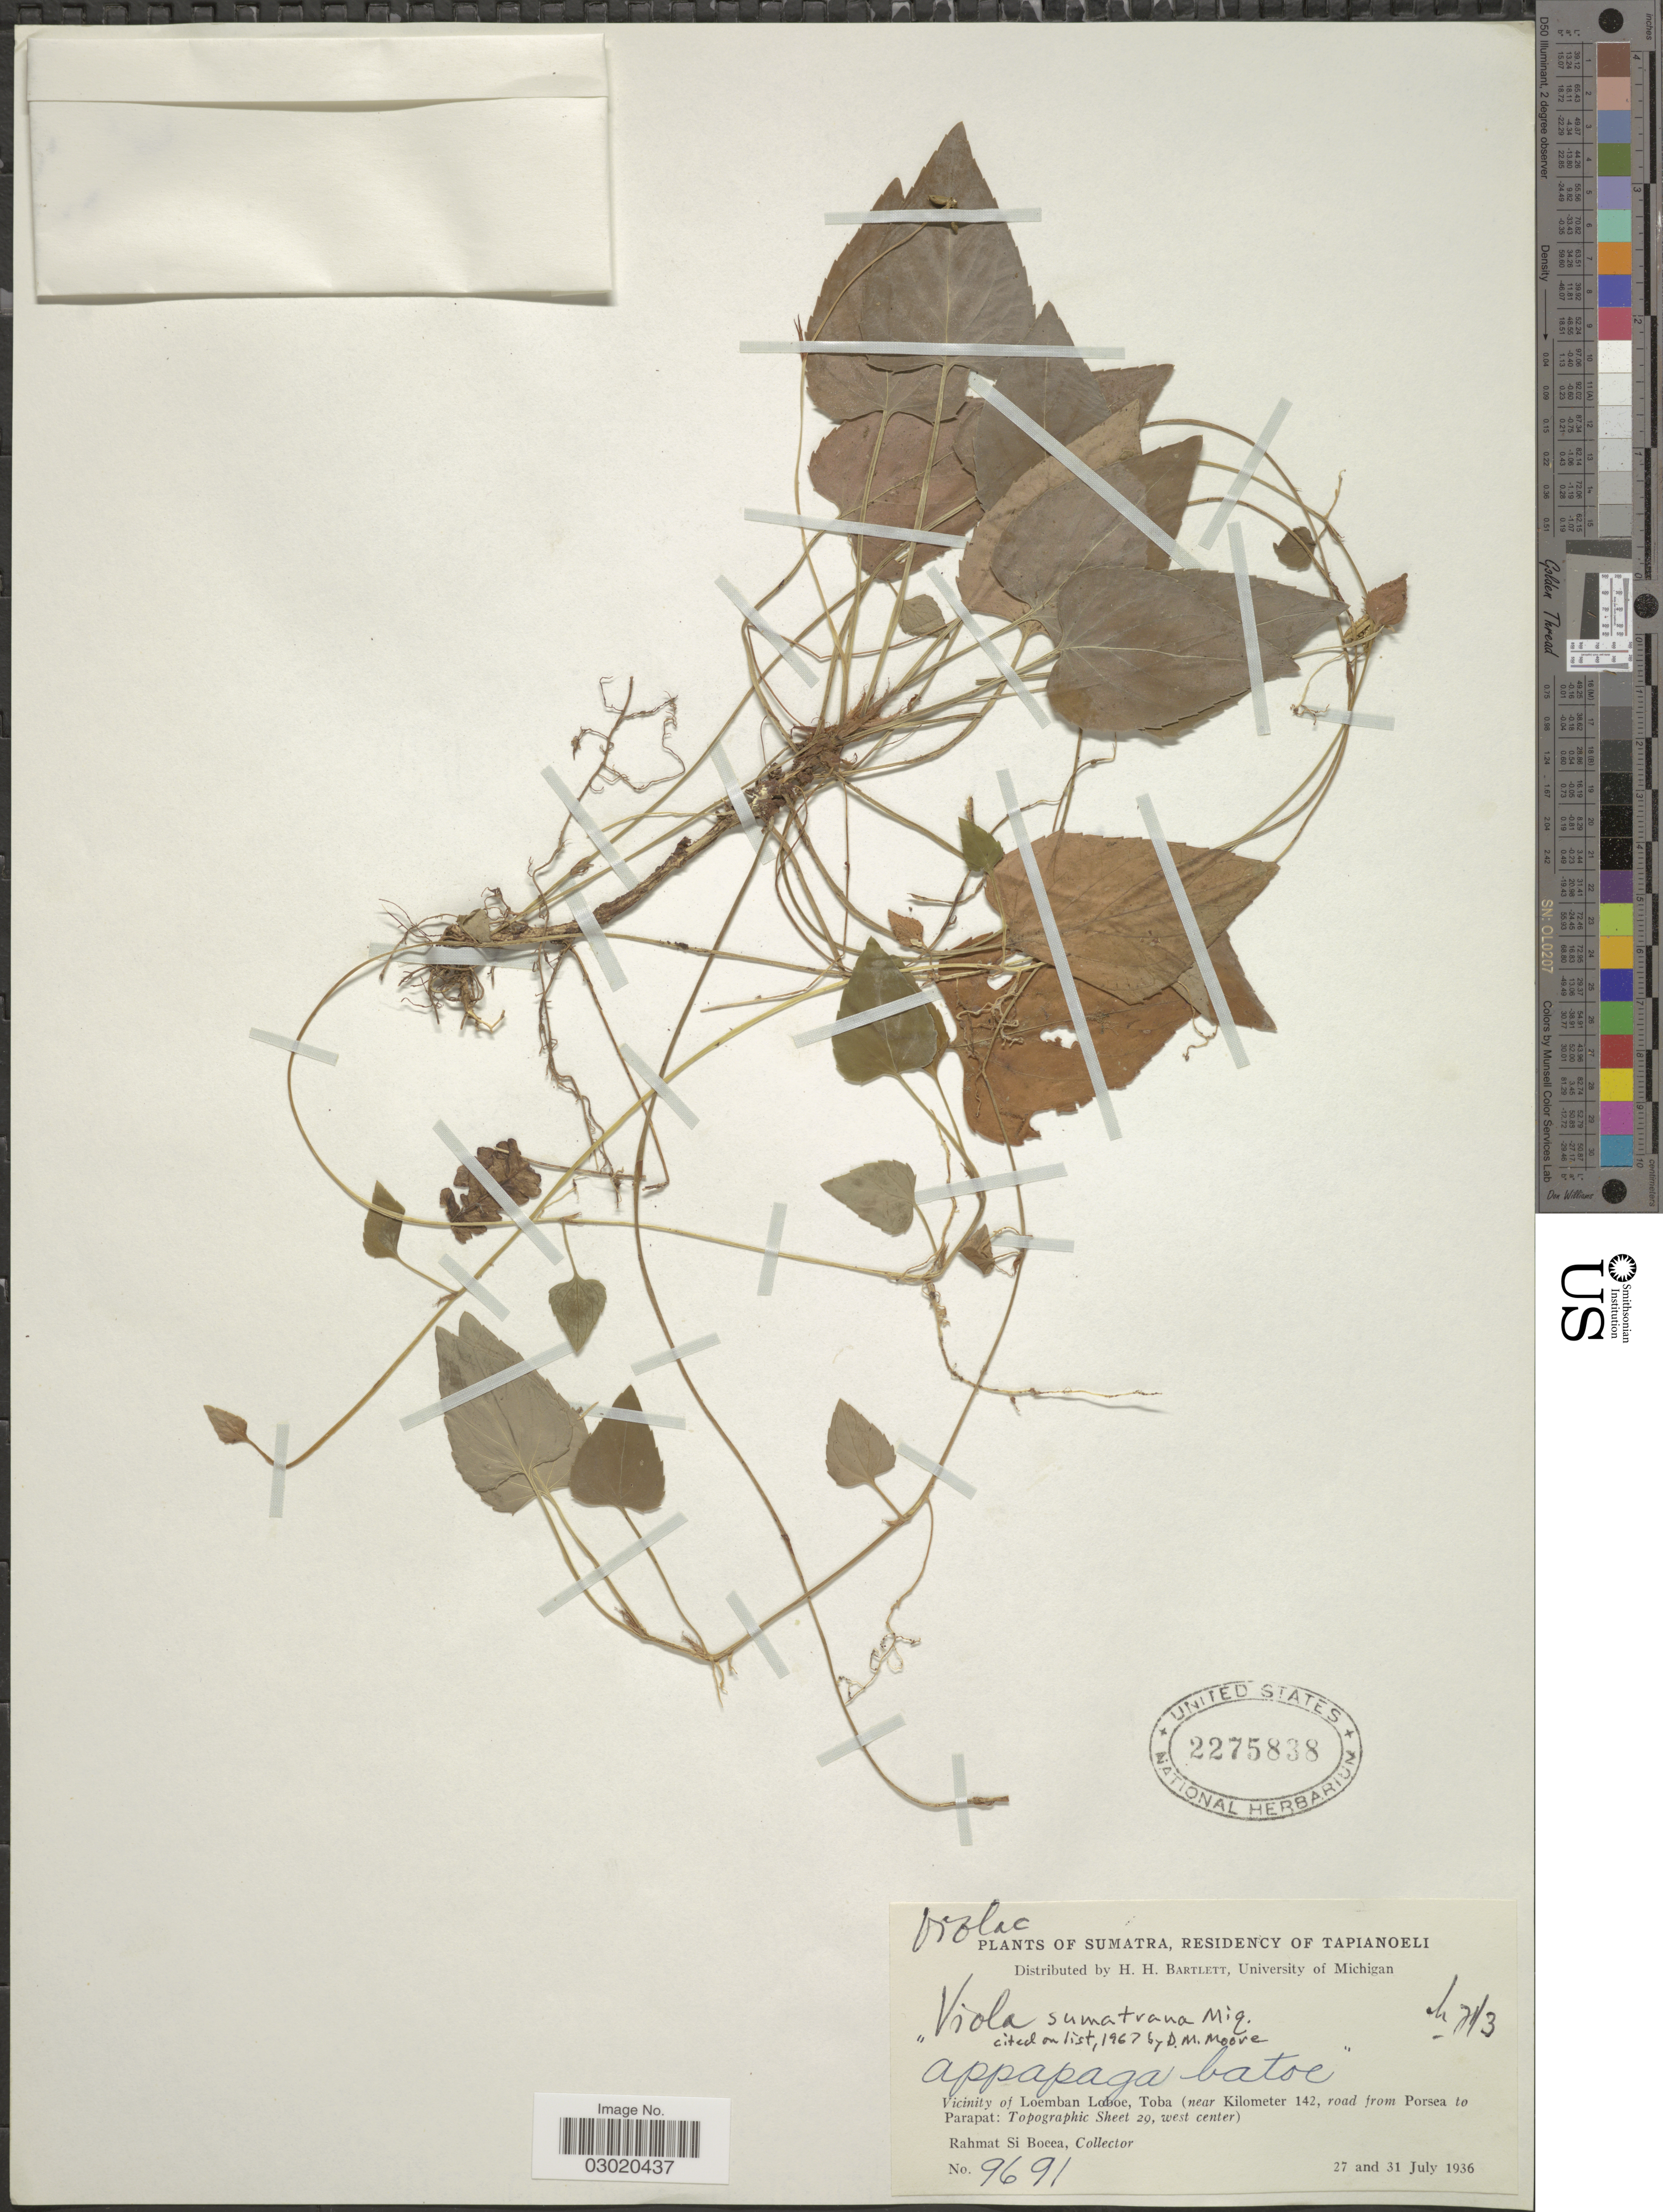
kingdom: Plantae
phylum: Tracheophyta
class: Magnoliopsida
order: Malpighiales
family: Violaceae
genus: Viola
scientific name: Viola sumatrana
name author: Miq.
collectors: Rahmat Si Boeea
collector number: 9691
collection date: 1936-07-27/1936-07-31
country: Indonesia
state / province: Sumatra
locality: Residency of Tapianoeli. Vicinity of Loemban Loboe, Toba (near Kilometer 142, road from Porsea to Parapat: Topographic Sheet 29, west center).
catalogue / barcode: US 2275838